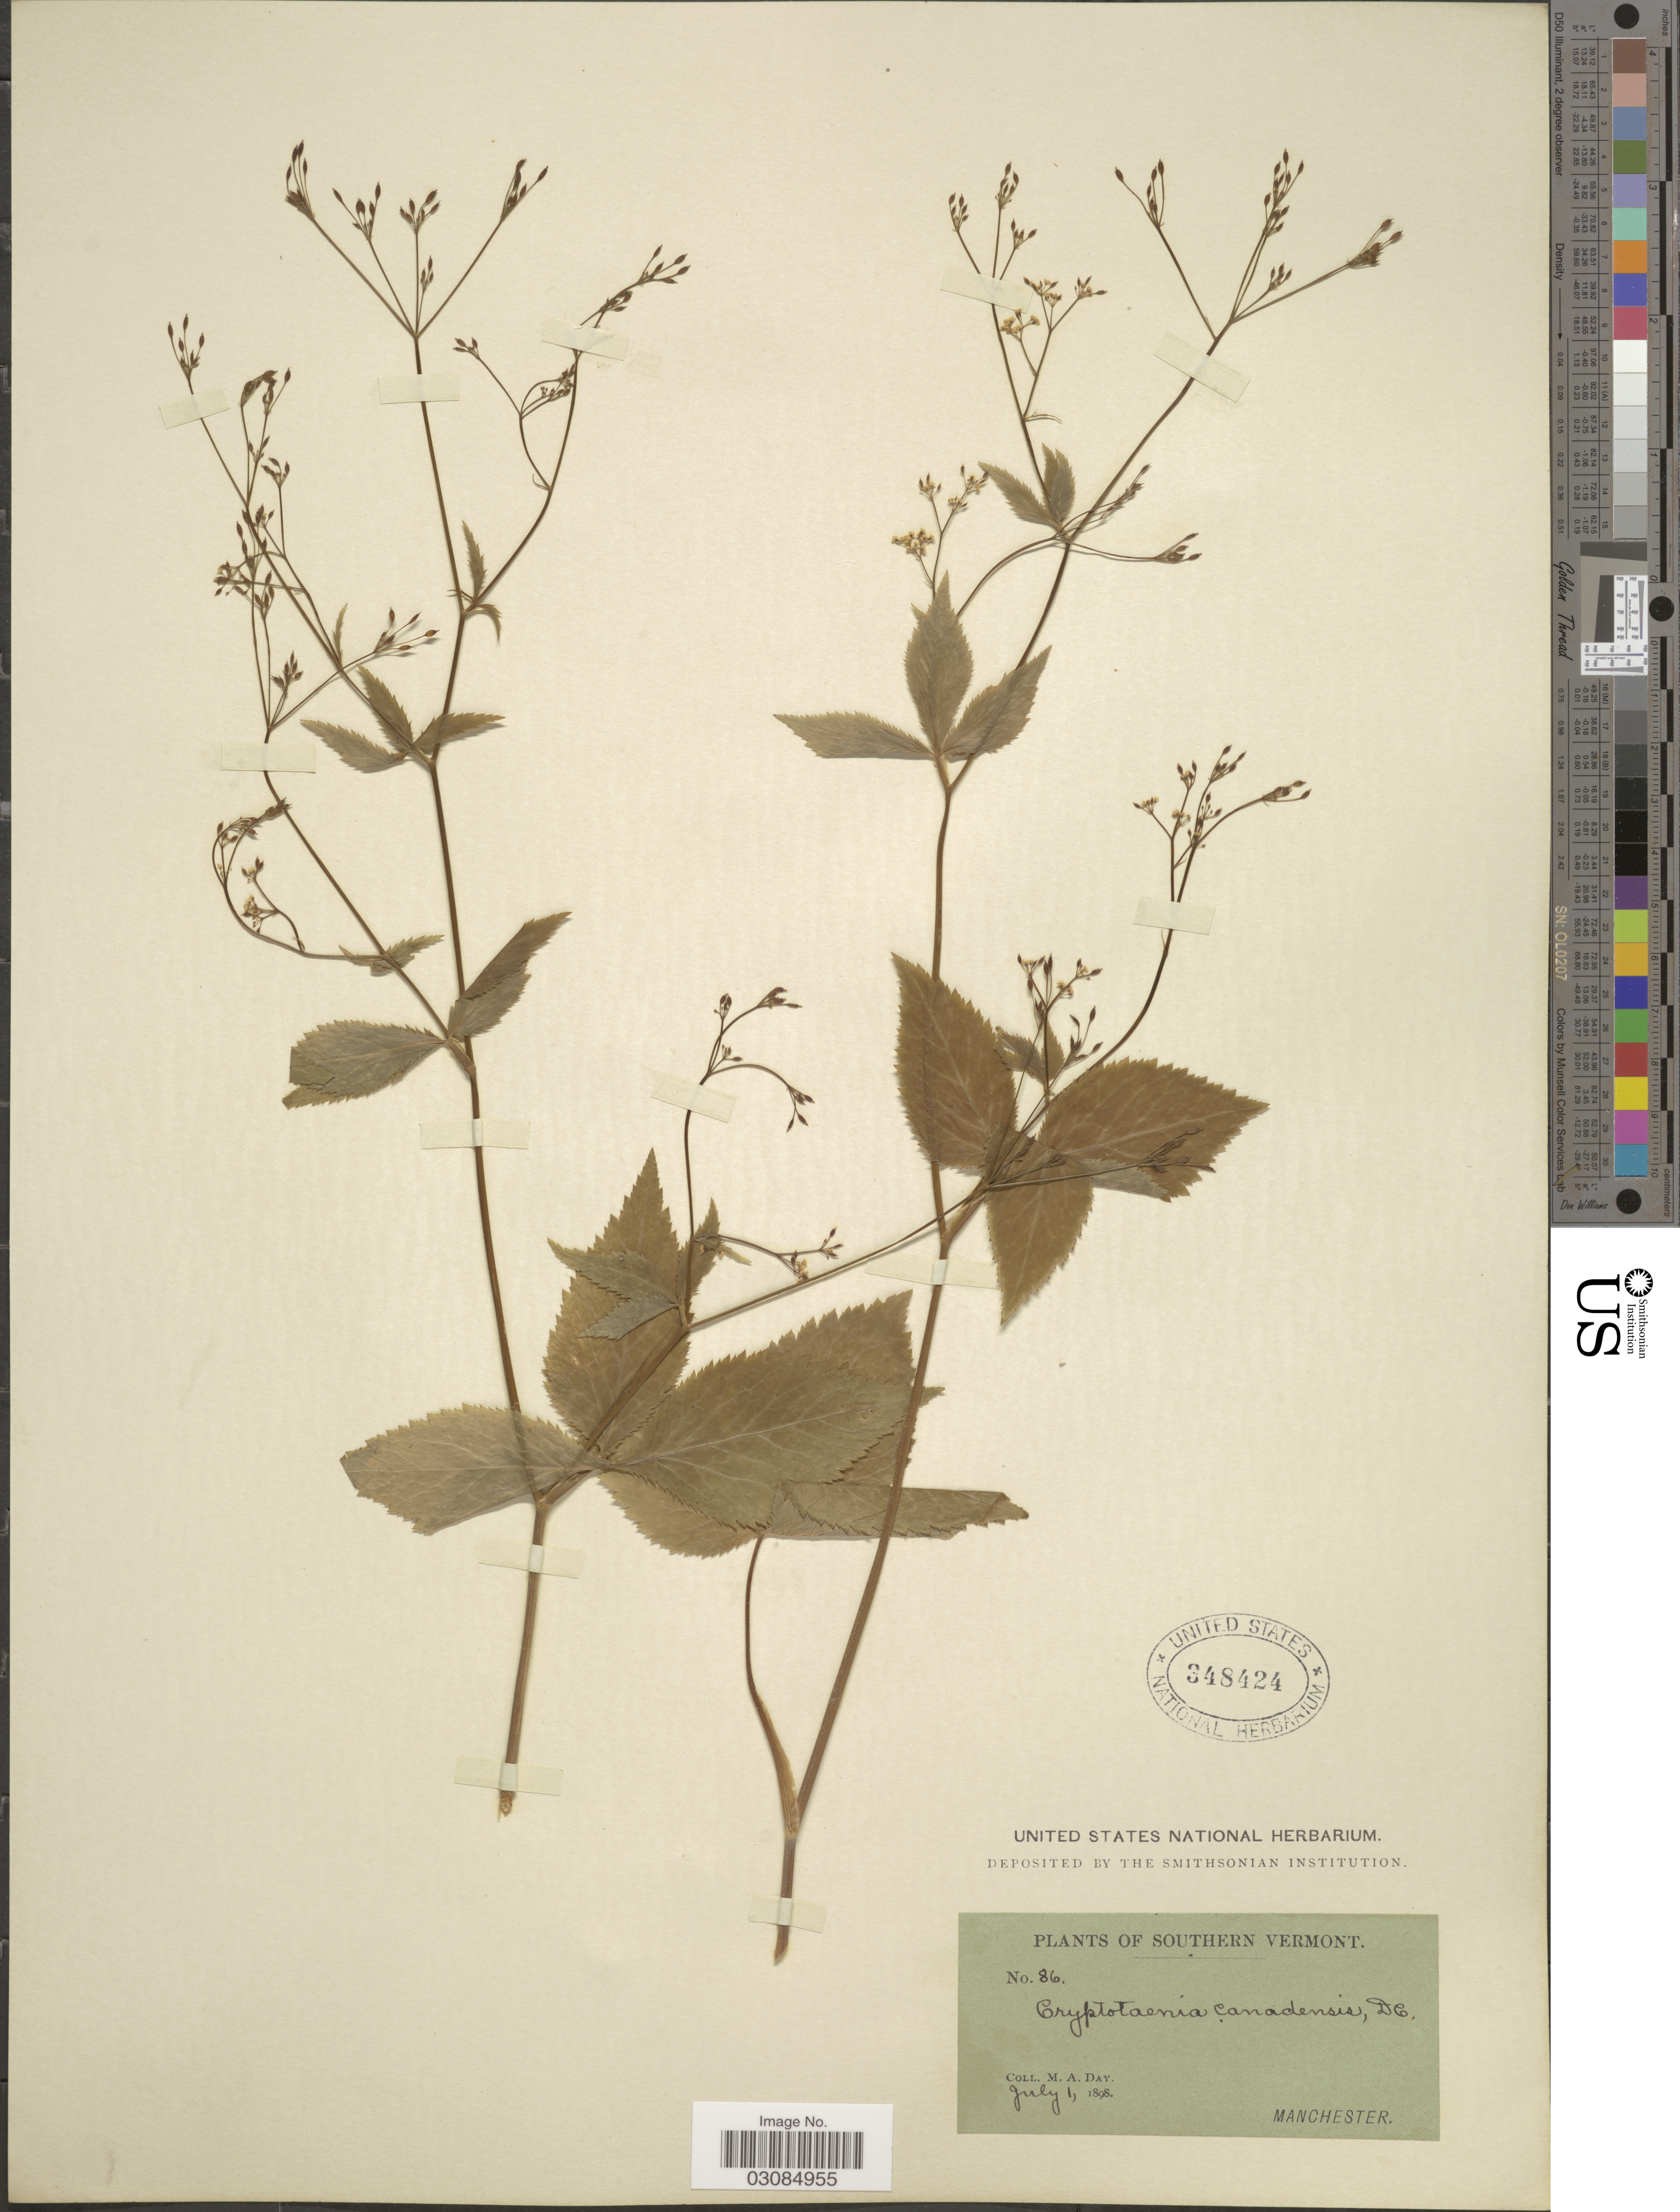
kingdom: Plantae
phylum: Tracheophyta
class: Magnoliopsida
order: Apiales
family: Apiaceae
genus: Cryptotaenia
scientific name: Cryptotaenia canadensis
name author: (L.) DC.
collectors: M. Day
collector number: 86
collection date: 1898-07-01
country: United States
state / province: Vermont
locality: Southern Vermont. Manchester.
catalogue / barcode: US 348424